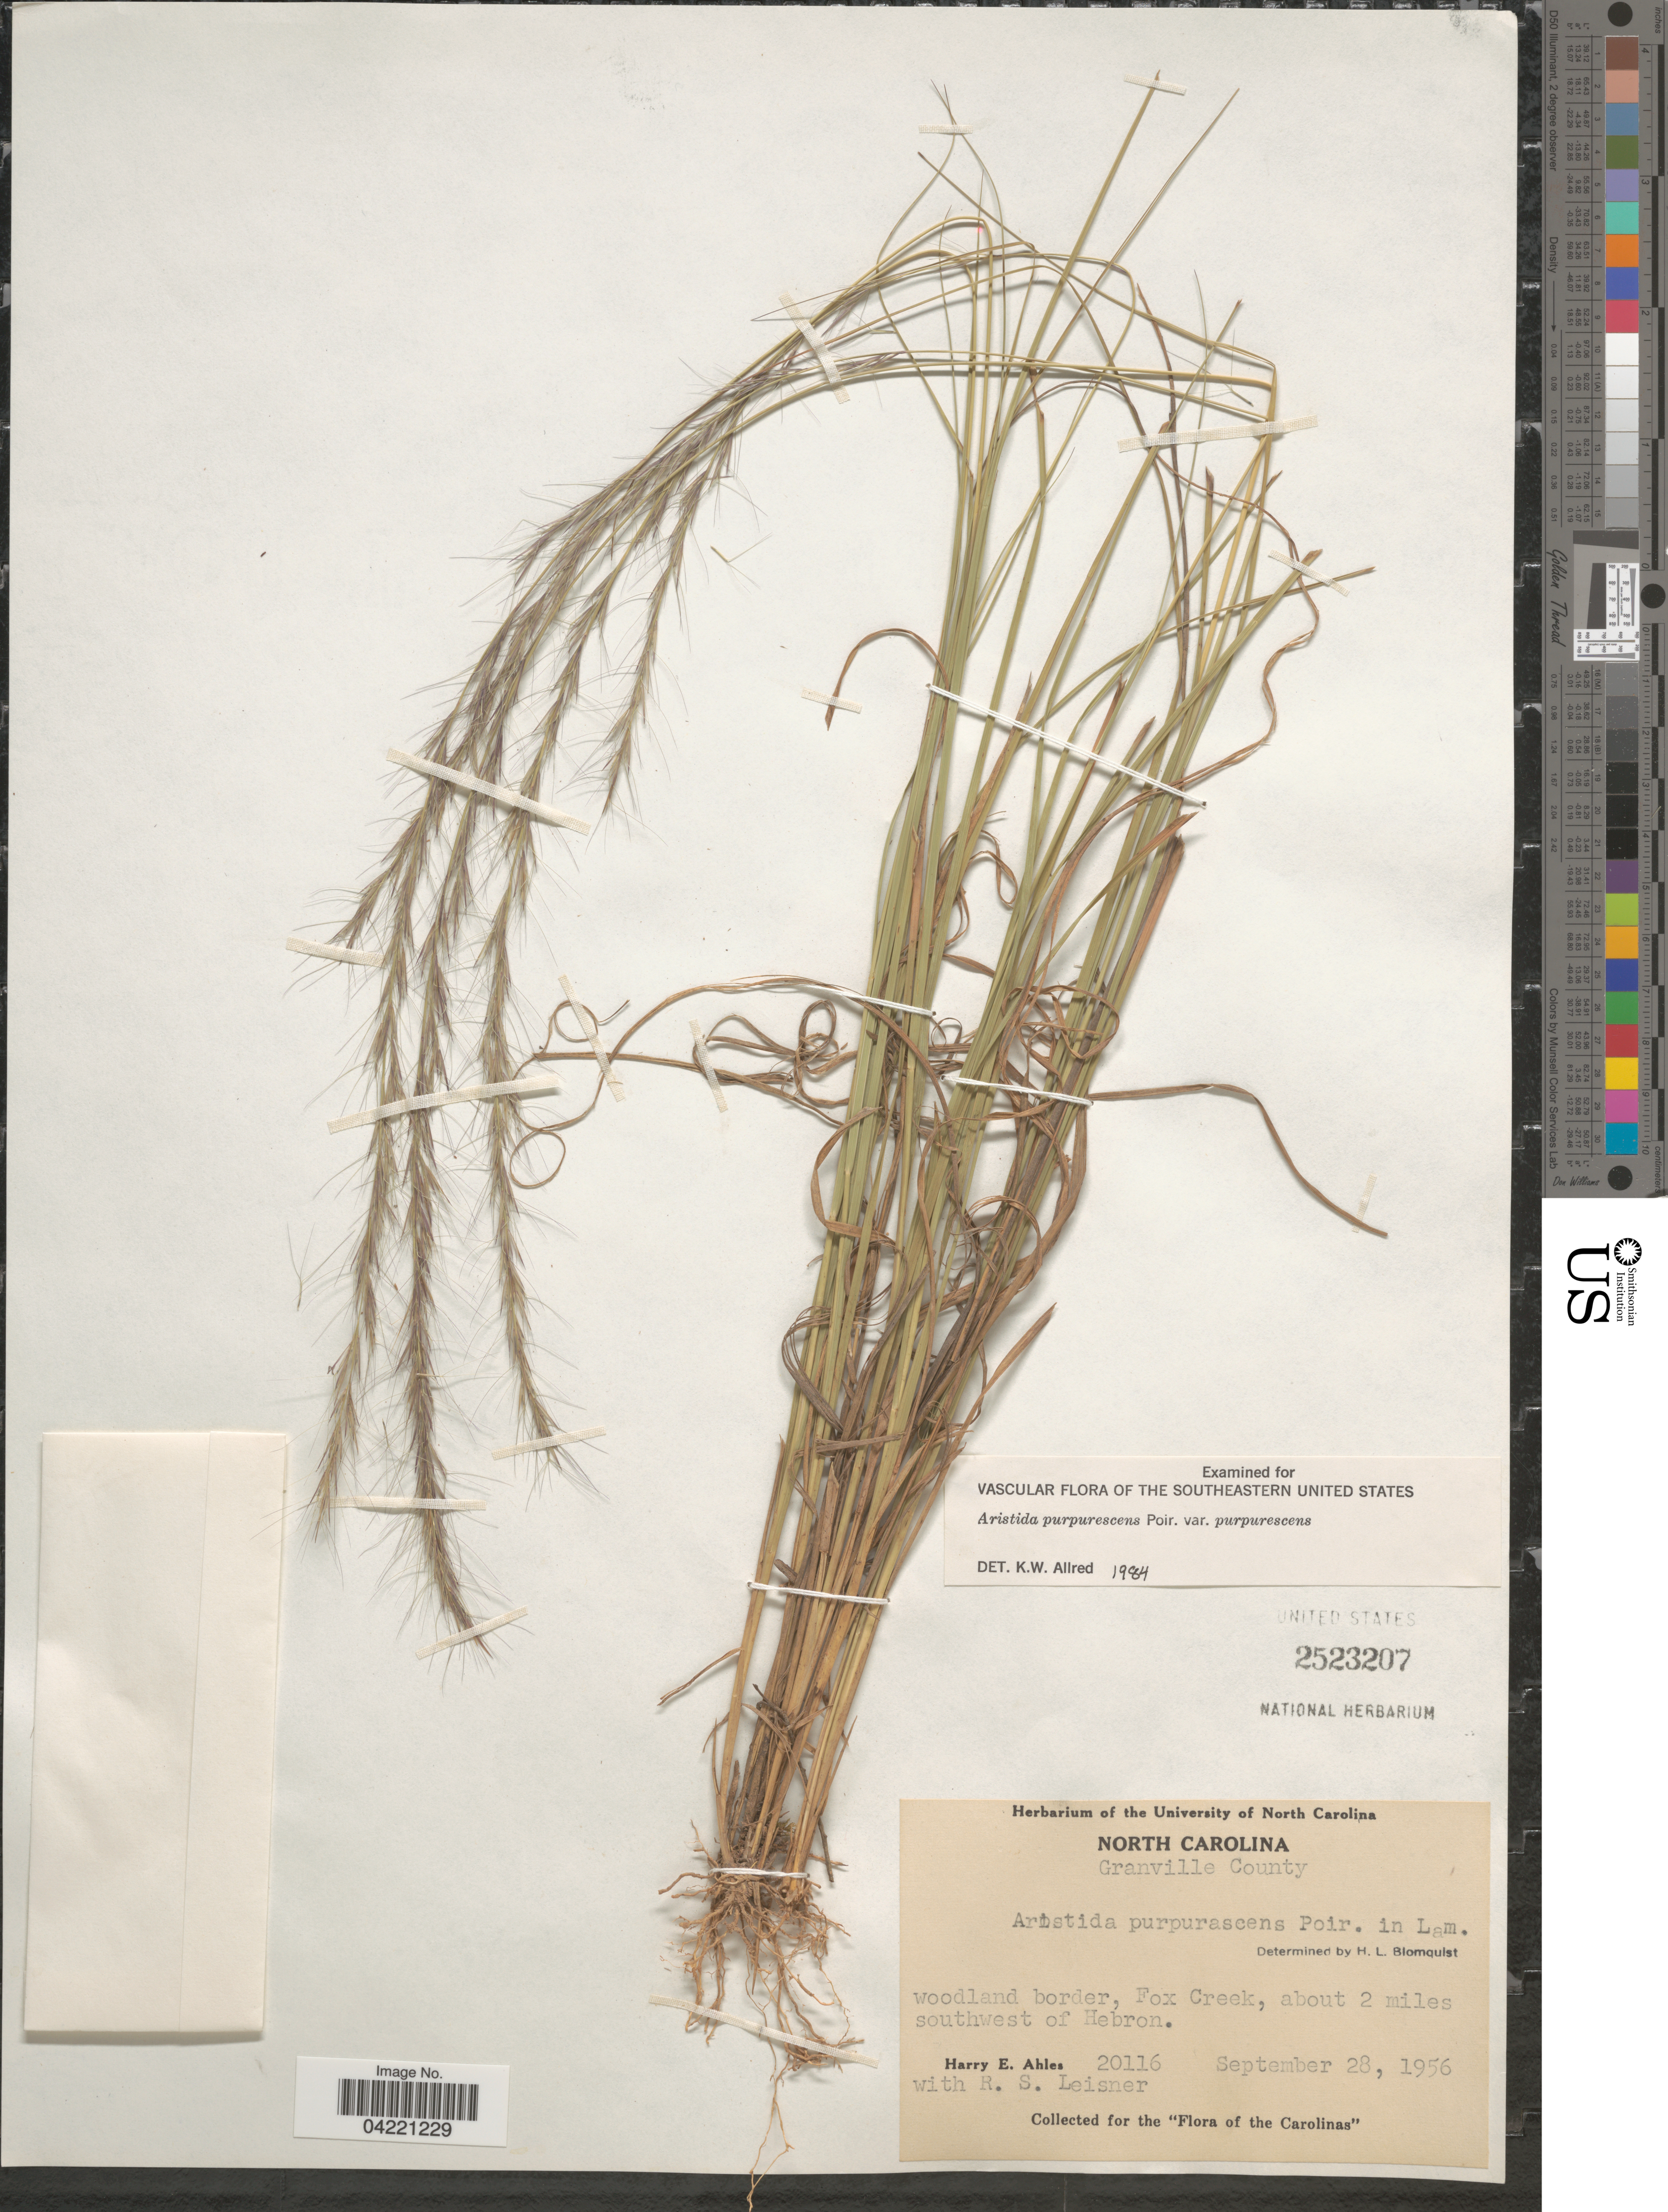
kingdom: Plantae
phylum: Tracheophyta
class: Liliopsida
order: Poales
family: Poaceae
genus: Aristida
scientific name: Aristida purpurascens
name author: Poir.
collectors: H. E. Ahles & R. Leisner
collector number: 20116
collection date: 1956-09-28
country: United States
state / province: North Carolina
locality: Granville County. Woodland border, Fox Creek, about 2 miles southwest of Hebron. Carolinas.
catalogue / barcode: US 2523207